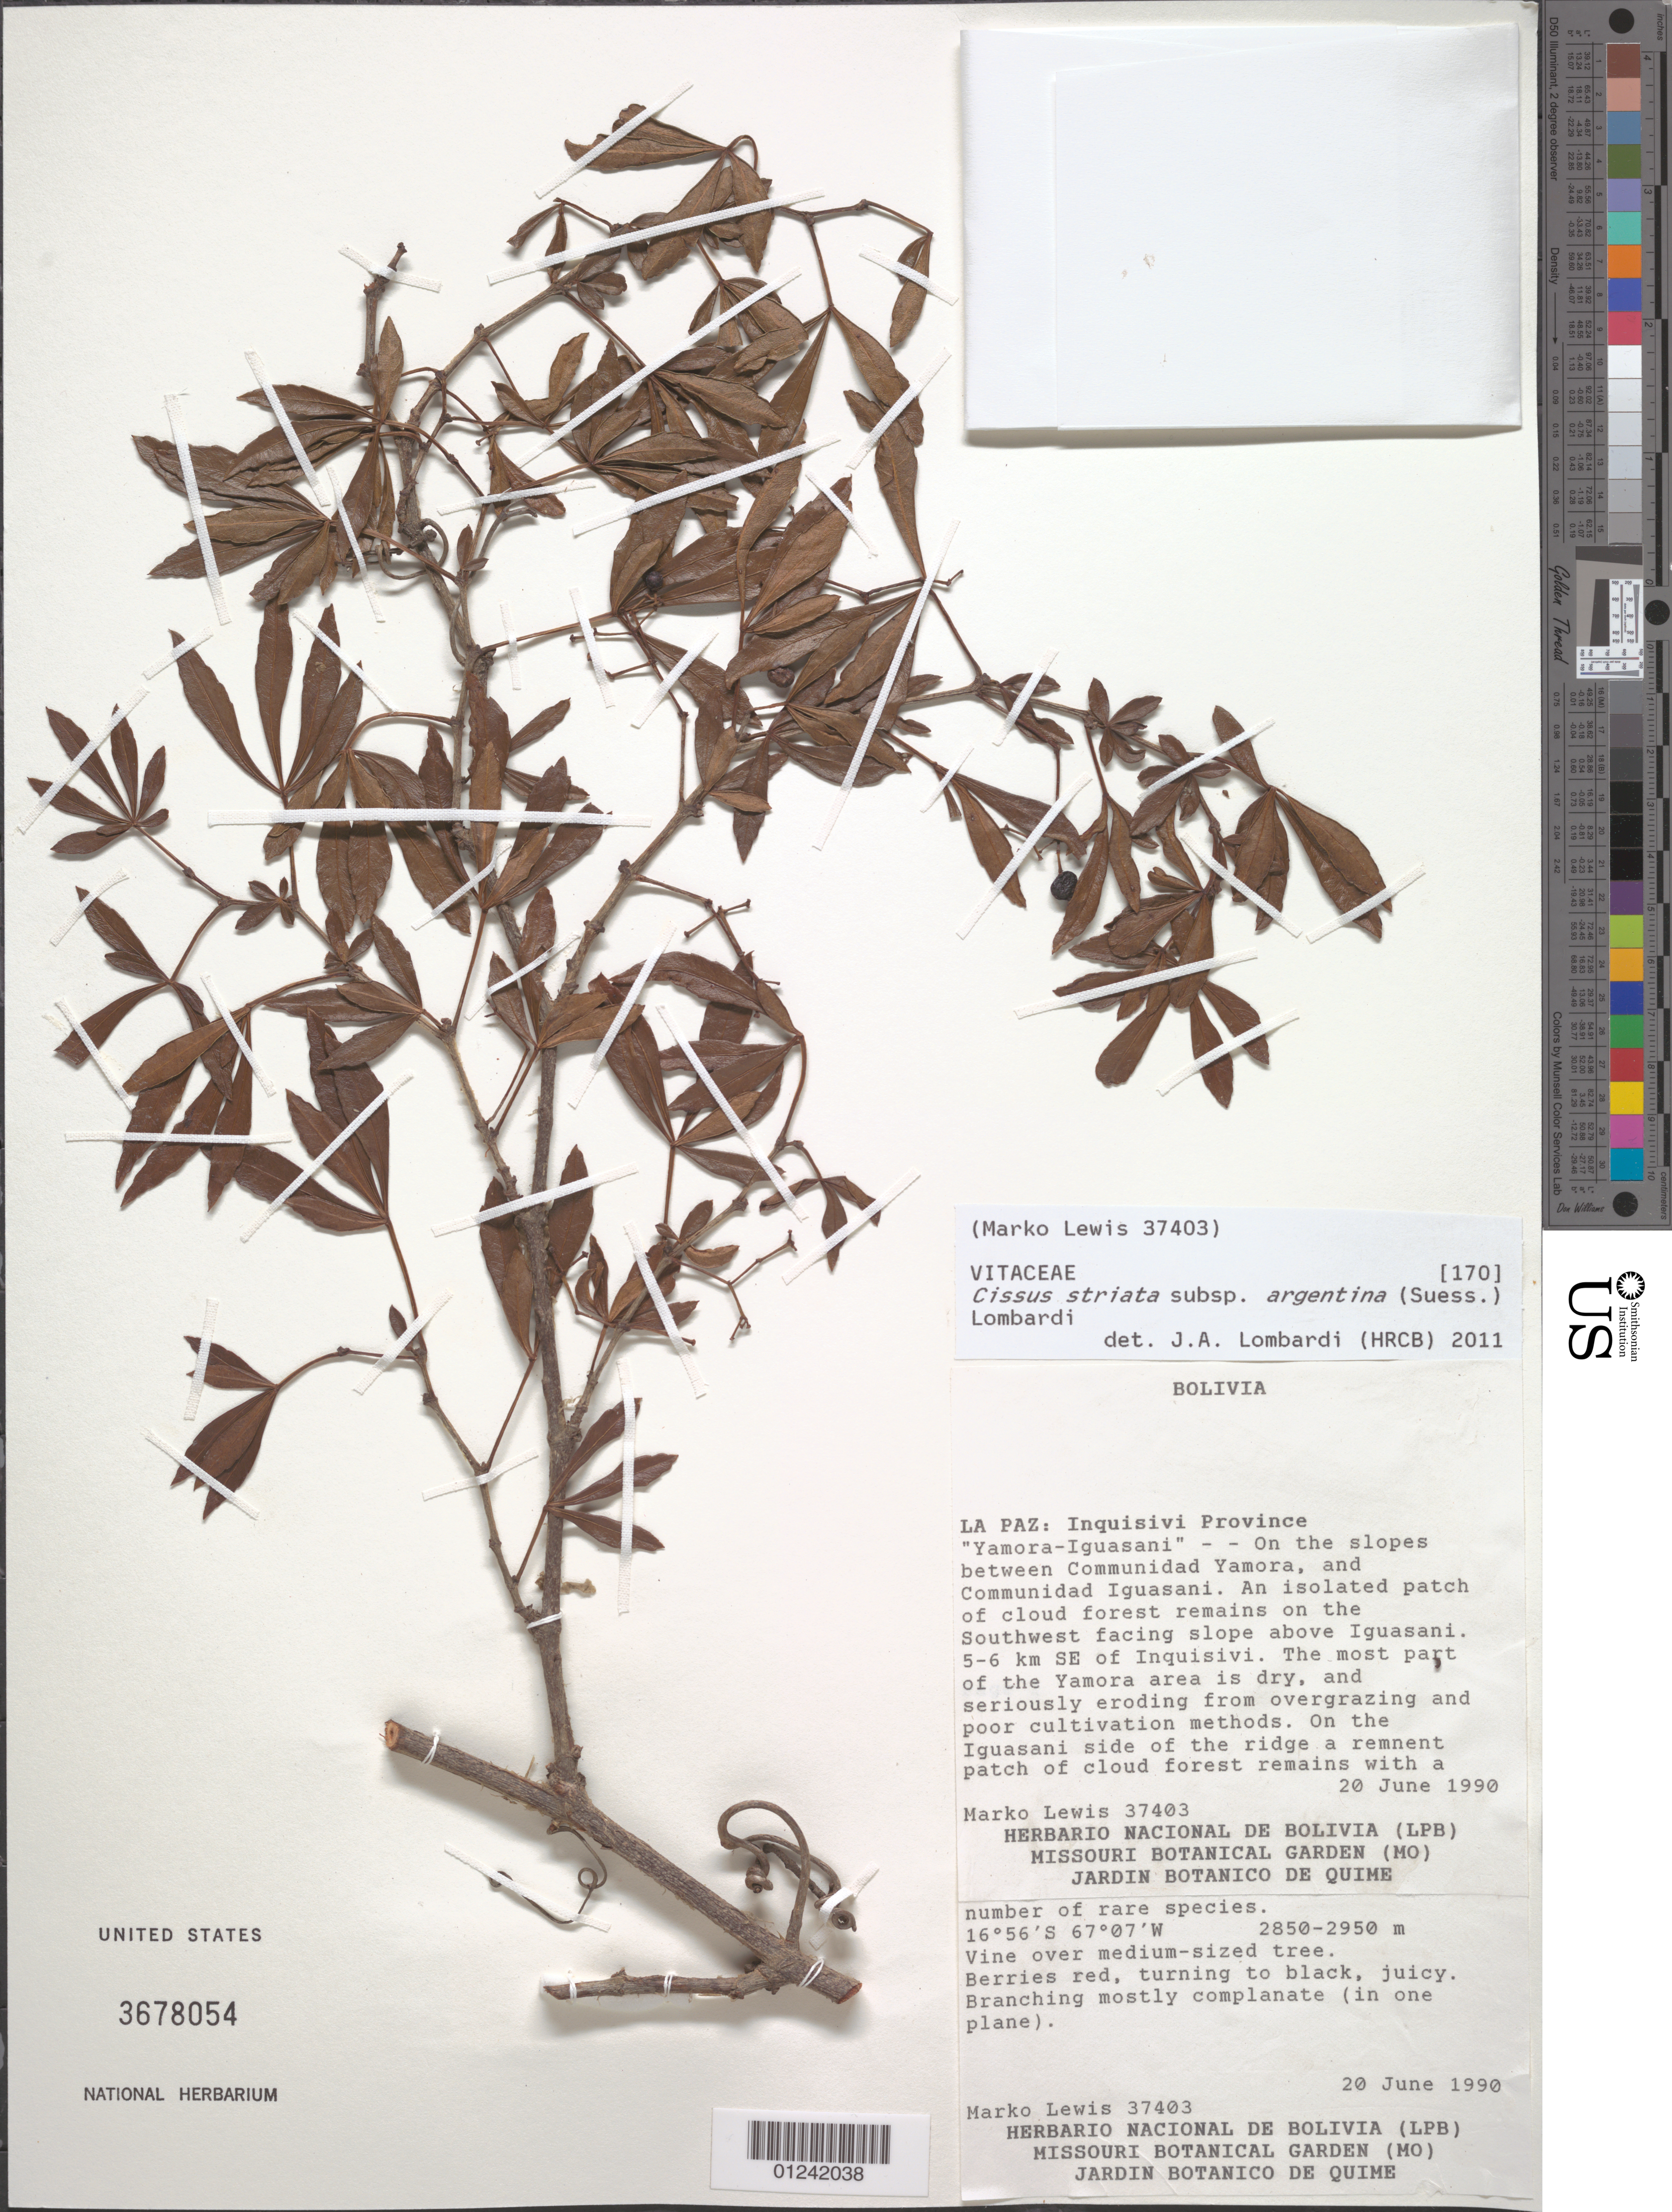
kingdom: Plantae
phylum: Tracheophyta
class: Magnoliopsida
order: Vitales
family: Vitaceae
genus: Clematicissus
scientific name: Clematicissus striata subsp. argentina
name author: (Suess.) Lombardi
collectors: M. Lewis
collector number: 37403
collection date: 1990-06-20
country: Bolivia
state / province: La Paz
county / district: Inquisivi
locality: "Yamora-Iguasani" On the slopes between Communidad and Communidad Iguasani.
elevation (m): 2850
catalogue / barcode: US 3678054